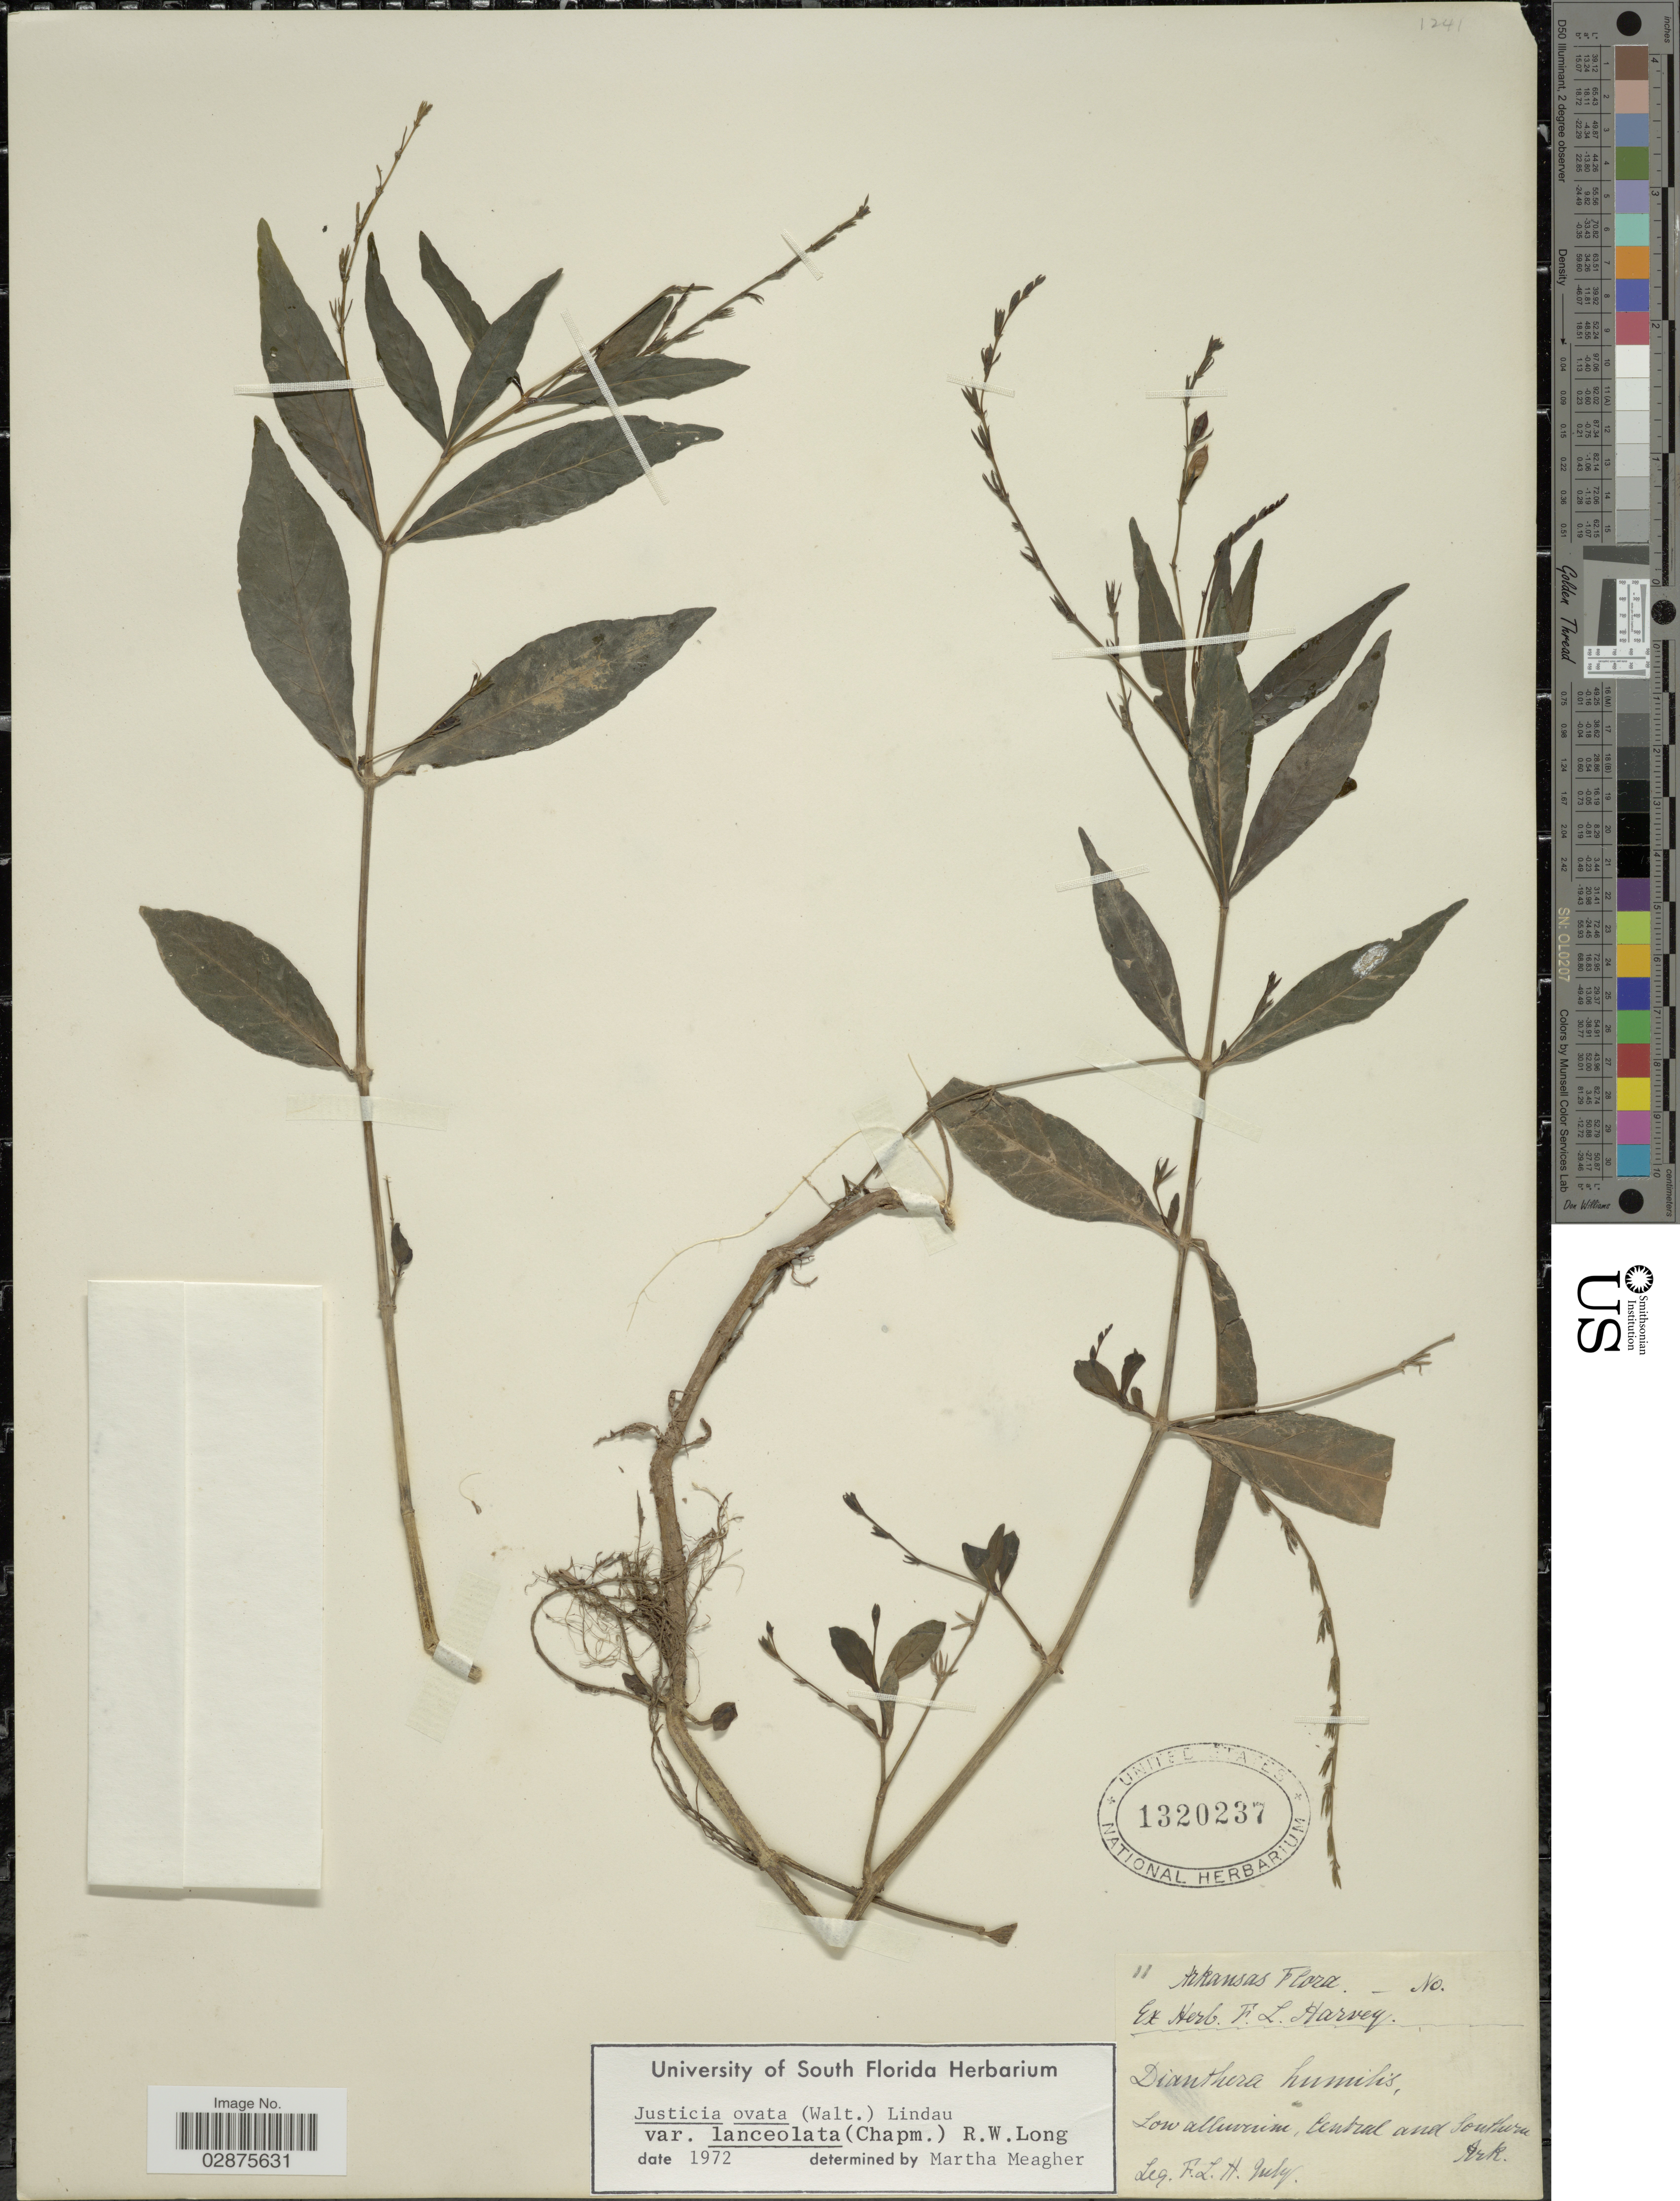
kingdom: Plantae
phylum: Tracheophyta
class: Magnoliopsida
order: Lamiales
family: Acanthaceae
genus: Justicia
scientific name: Justicia lanceolata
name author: (Chapm.) Small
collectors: F. L. Harvey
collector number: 11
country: United States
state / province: Arkansas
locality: Central and Southern Ark.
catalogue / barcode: US 1320237